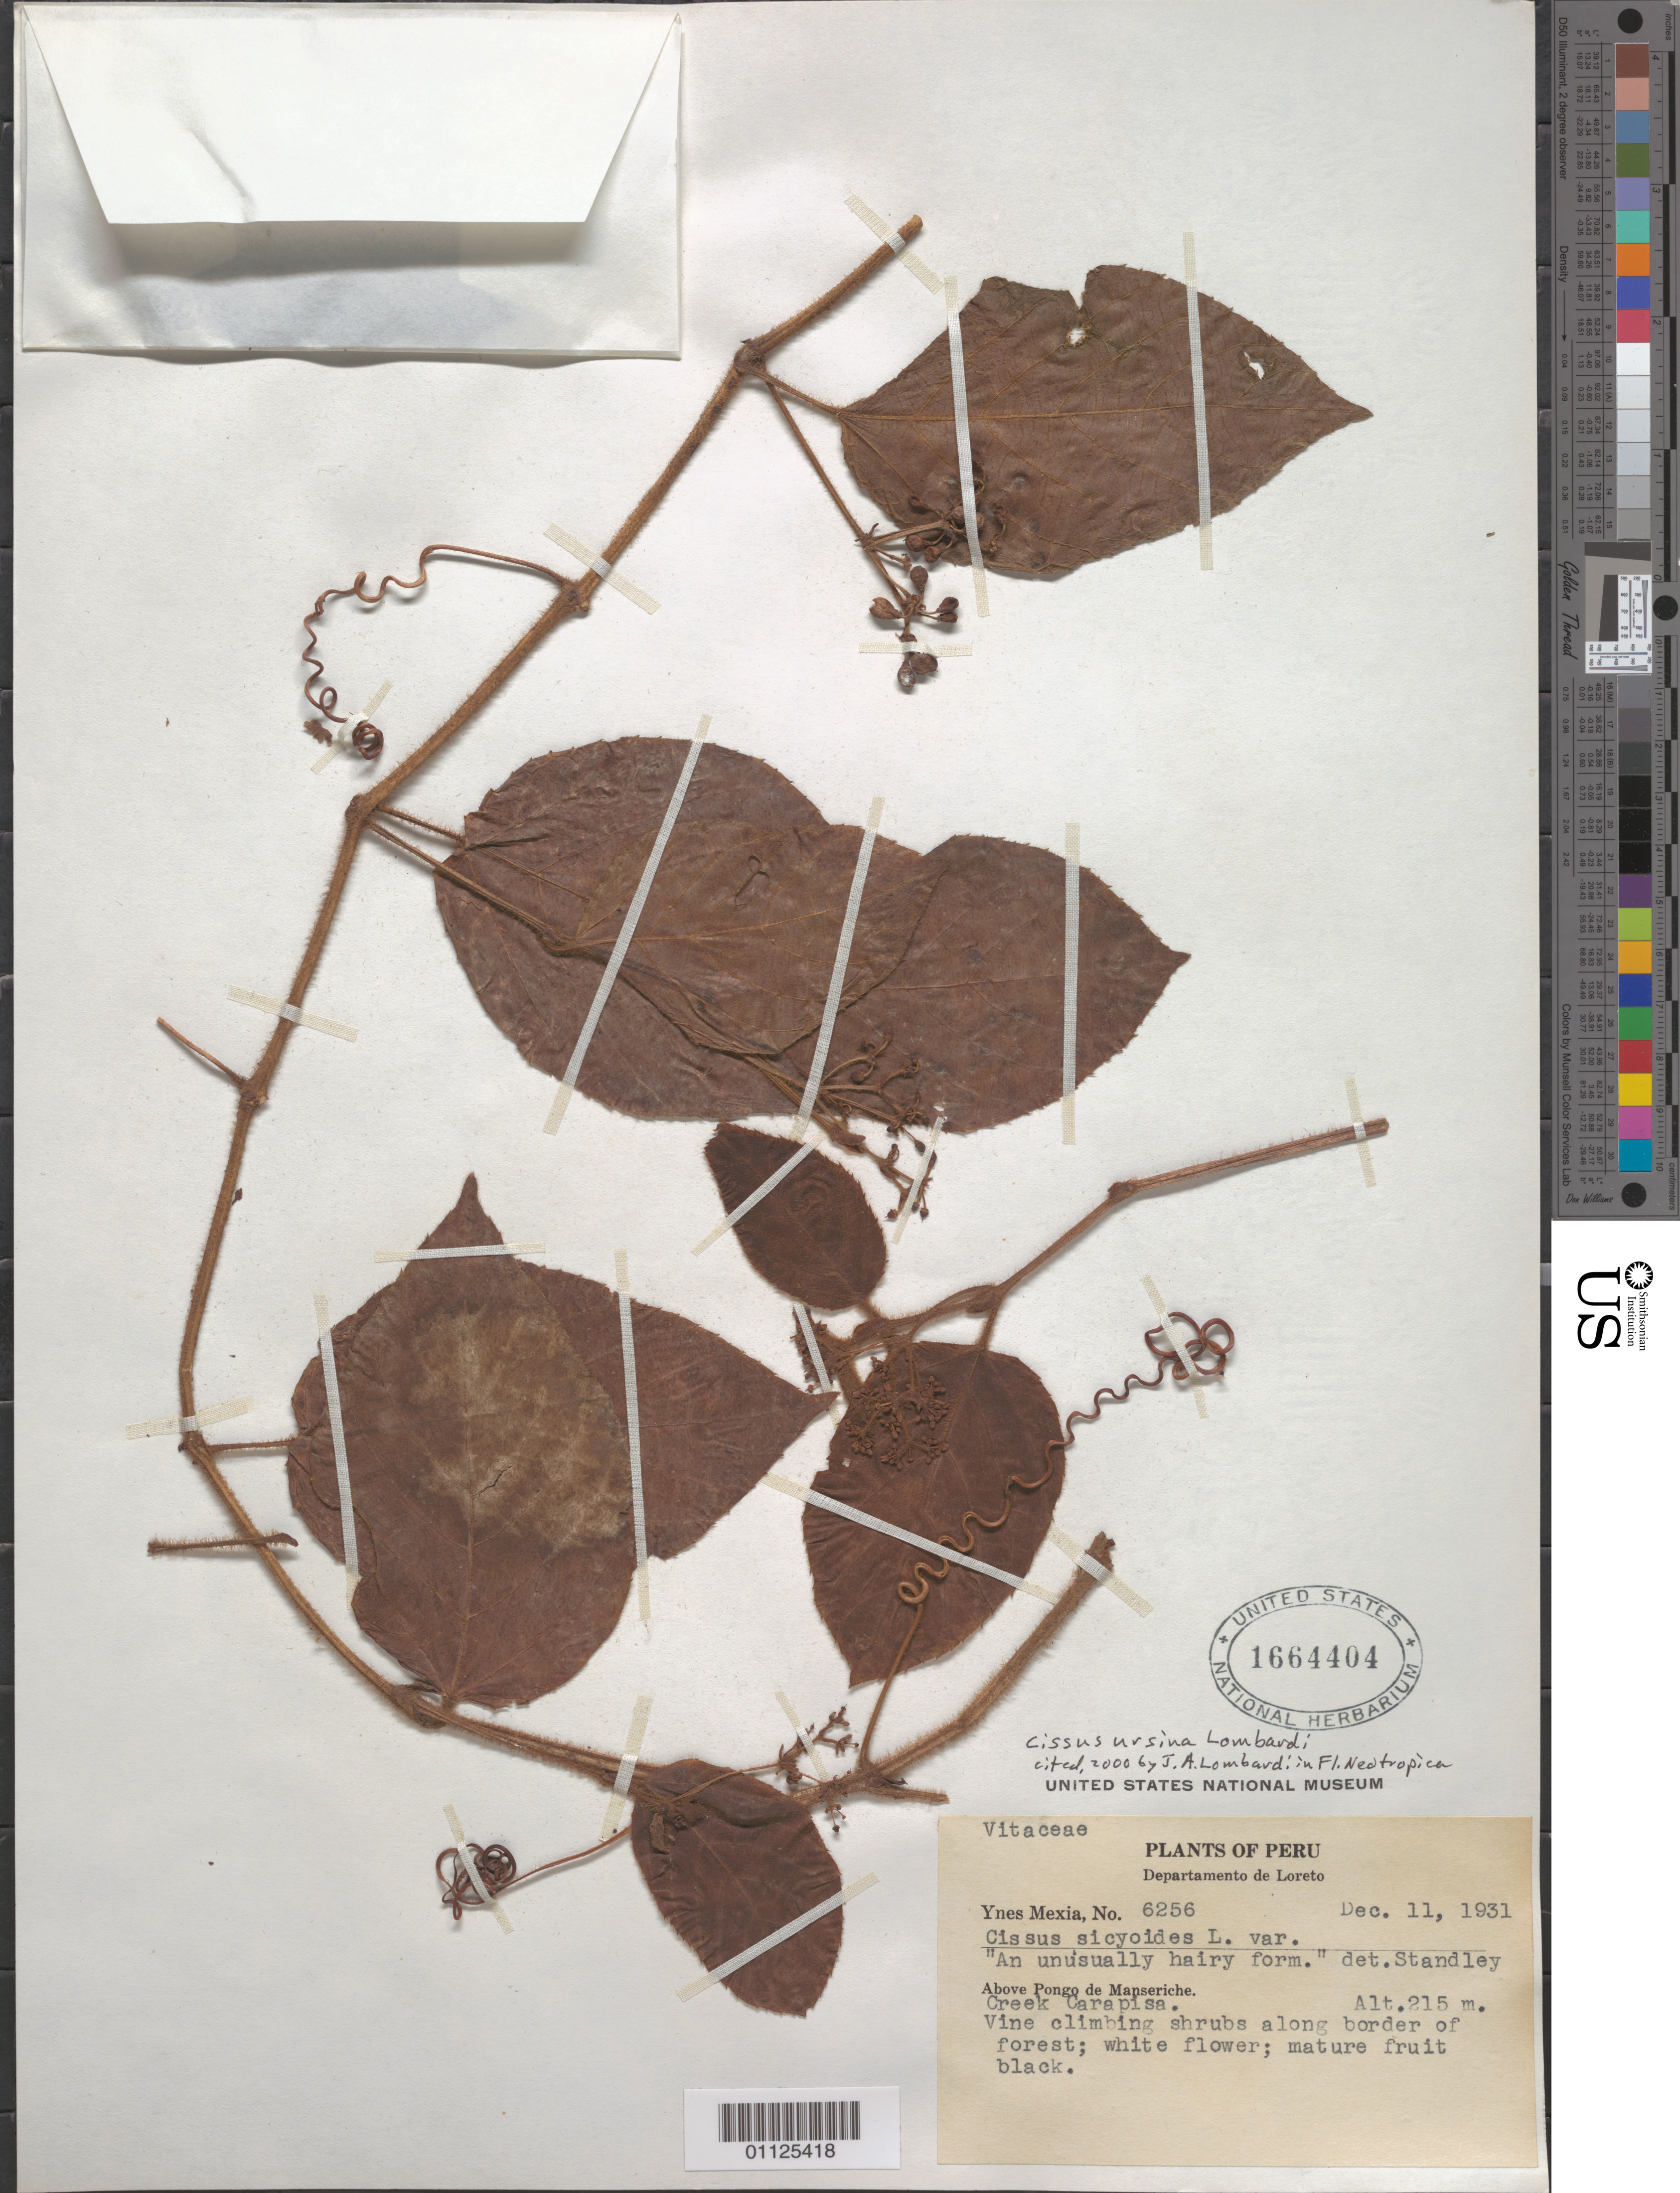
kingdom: Plantae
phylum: Tracheophyta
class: Magnoliopsida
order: Vitales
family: Vitaceae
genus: Cissus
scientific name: Cissus ursina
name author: Lombardi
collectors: Y. Mexia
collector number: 6256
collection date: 1931-12-11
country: Peru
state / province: Loreto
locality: Above Pongo de Mapseriche. Creek Carapisa.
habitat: Vine climbing shrubs along border of forest.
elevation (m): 215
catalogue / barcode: US 1664404